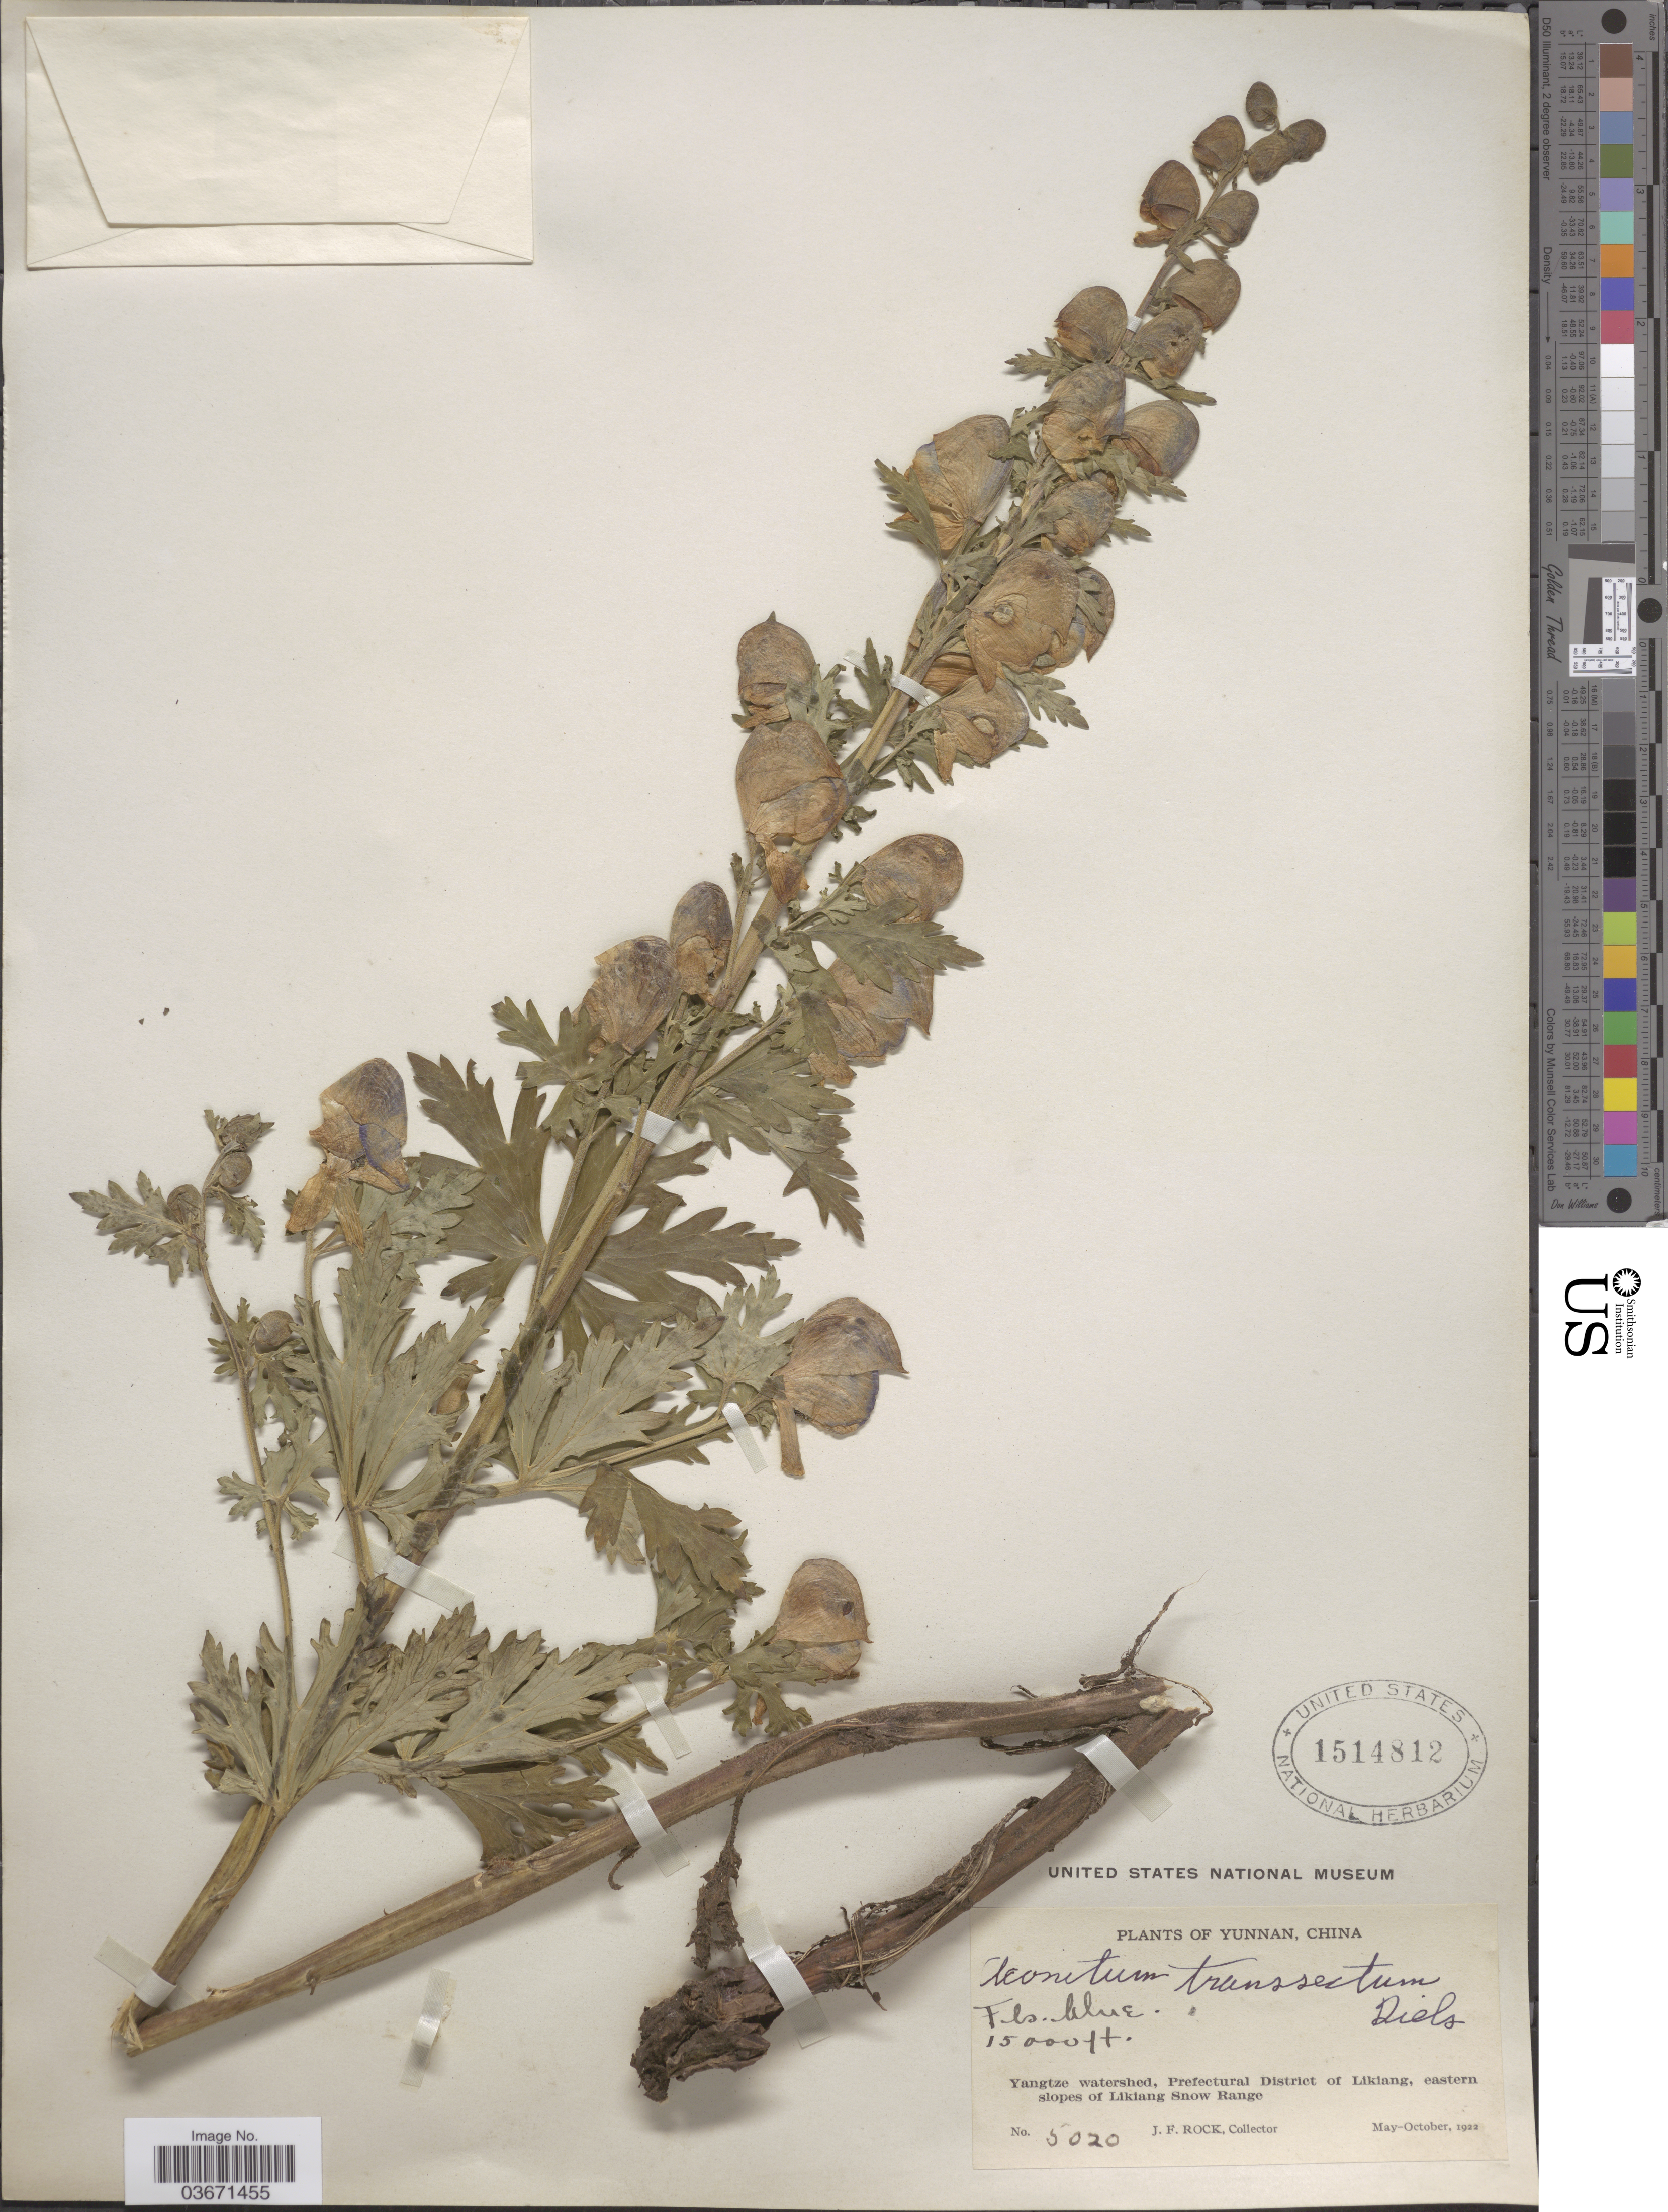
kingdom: Plantae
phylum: Tracheophyta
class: Magnoliopsida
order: Ranunculales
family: Ranunculaceae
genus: Aconitum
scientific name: Aconitum transsectum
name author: Diels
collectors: J. Rock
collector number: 5020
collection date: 1922-05/1922-10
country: China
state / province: Yunnan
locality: Yangtze watershed, Prefectural District of Likiang, eastern slopes of Likiang Snow Range.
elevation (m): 4572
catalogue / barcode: US 1514812